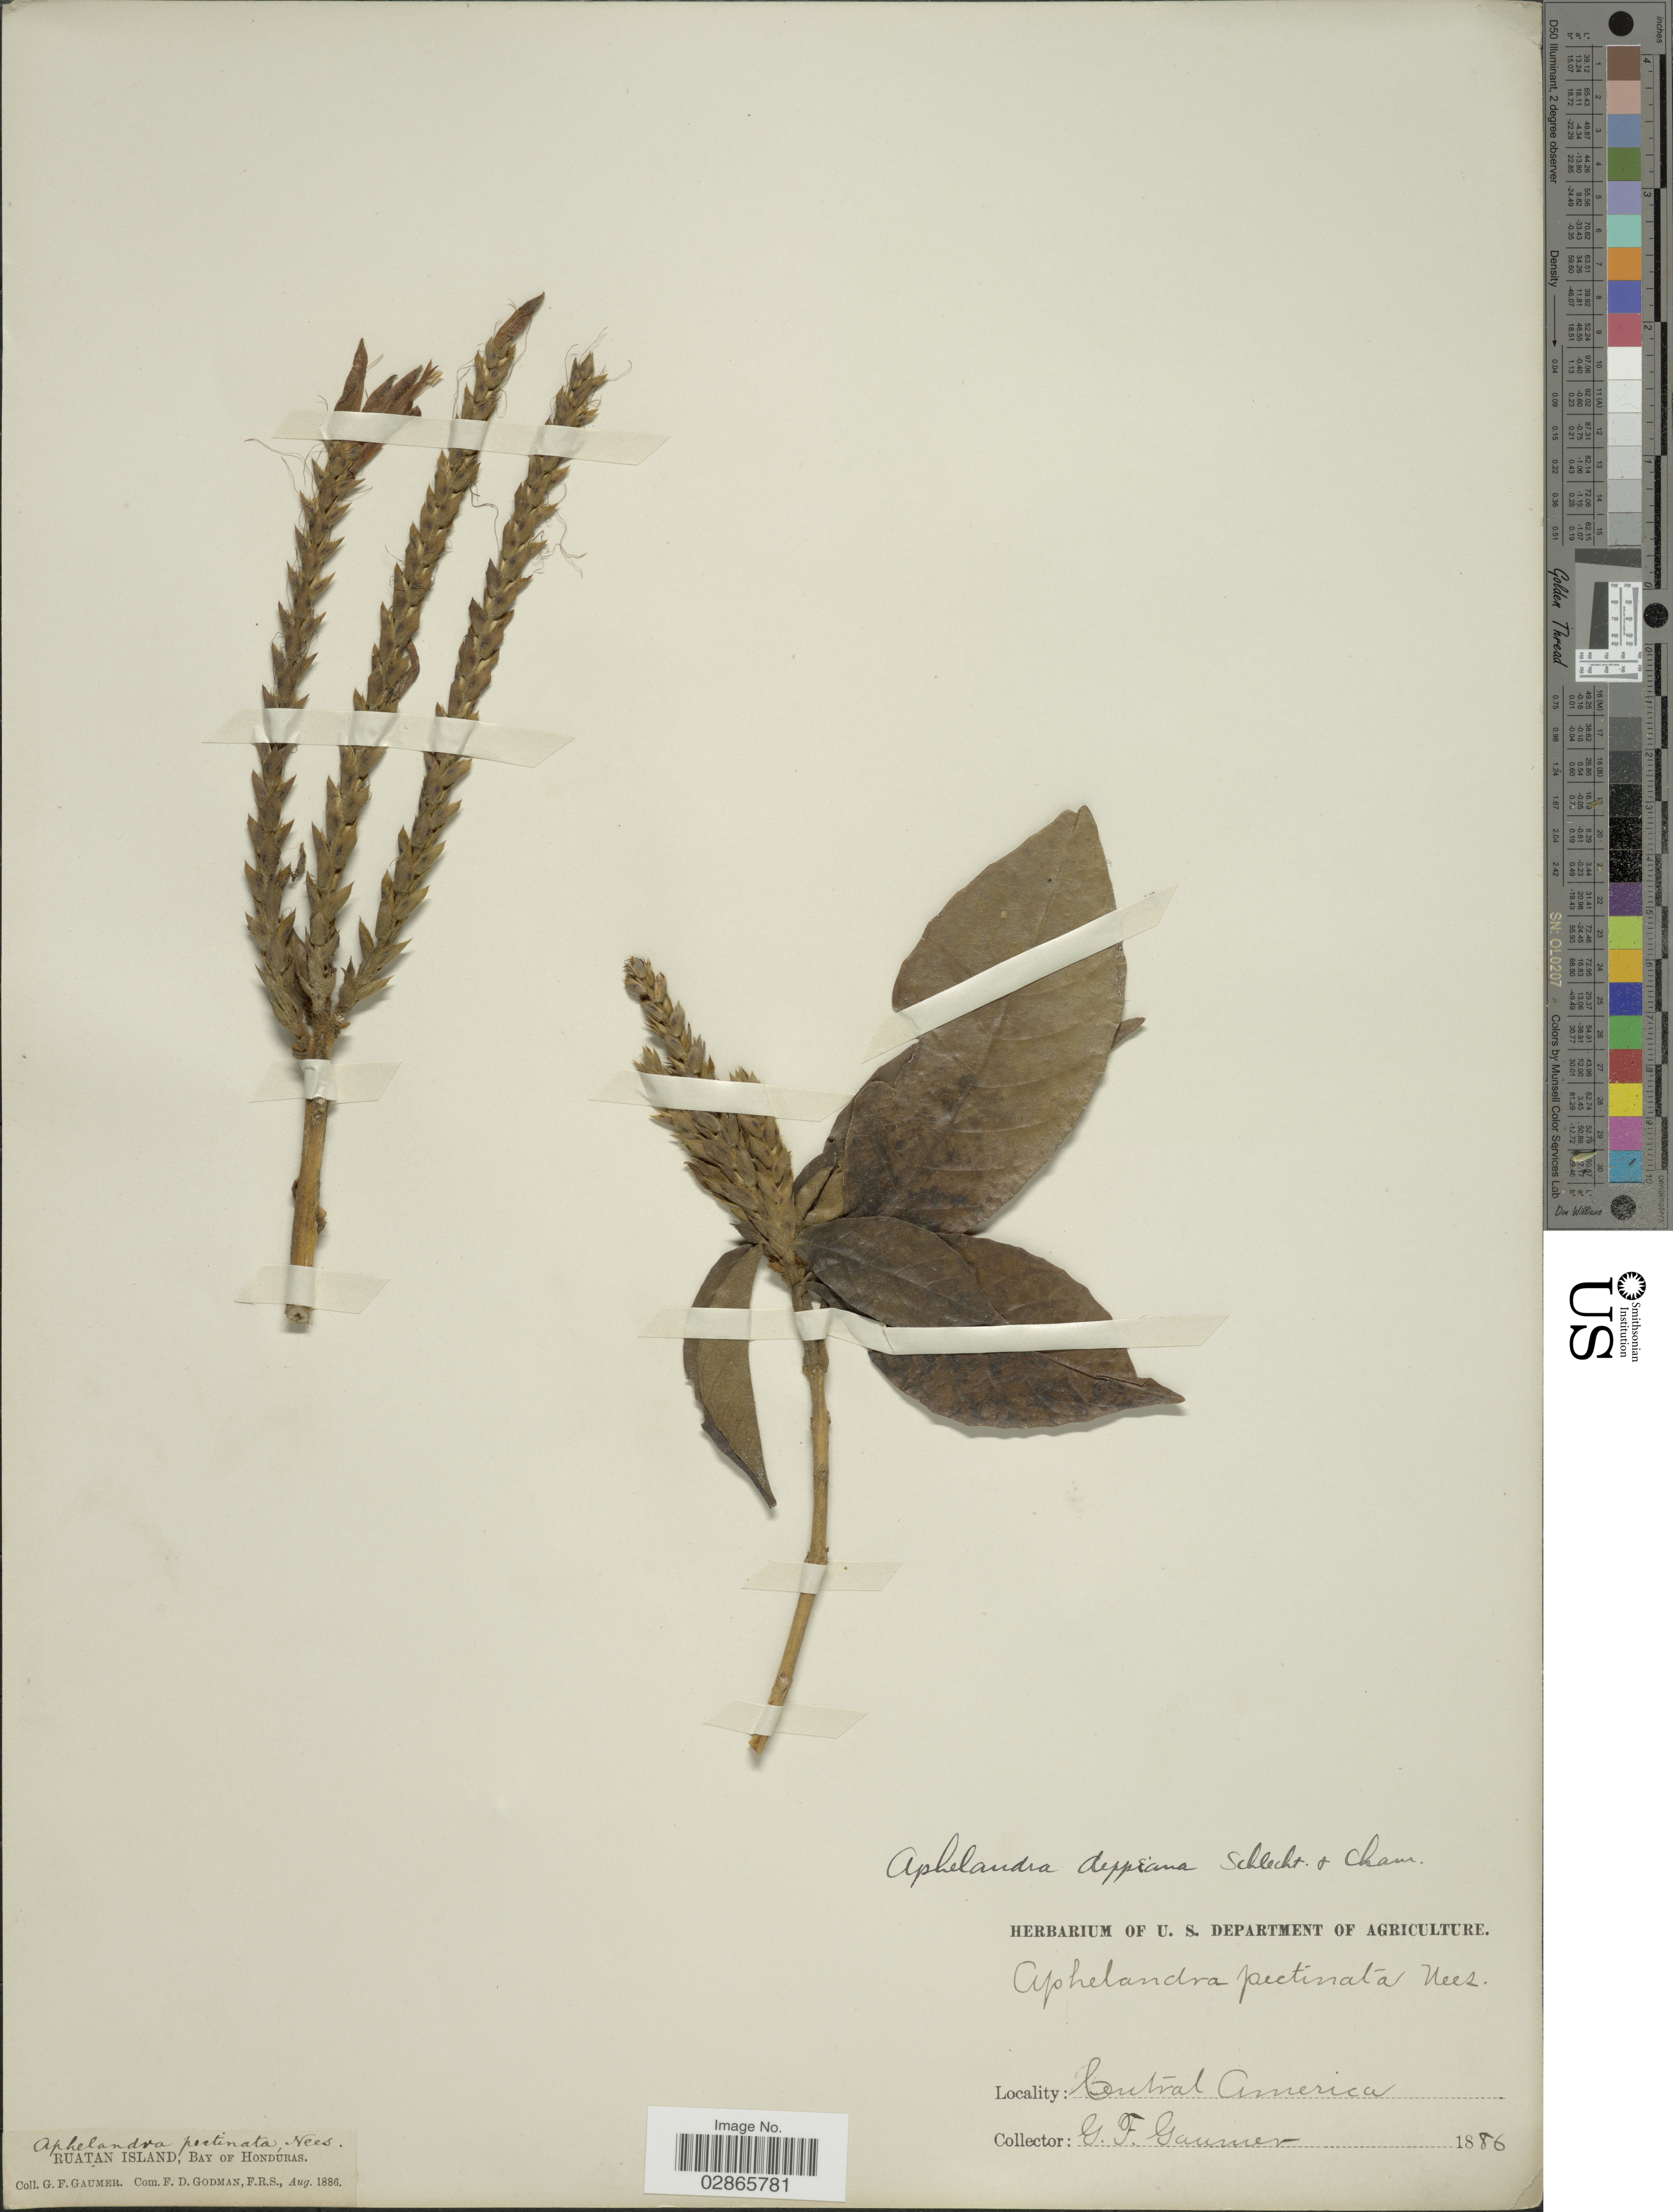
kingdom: Plantae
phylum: Tracheophyta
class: Magnoliopsida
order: Lamiales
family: Acanthaceae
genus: Aphelandra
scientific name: Aphelandra deppeana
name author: Schltdl. & Cham.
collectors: G. F. Gaumer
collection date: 1886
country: Honduras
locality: Ruatan Island, Bay of Honduras.